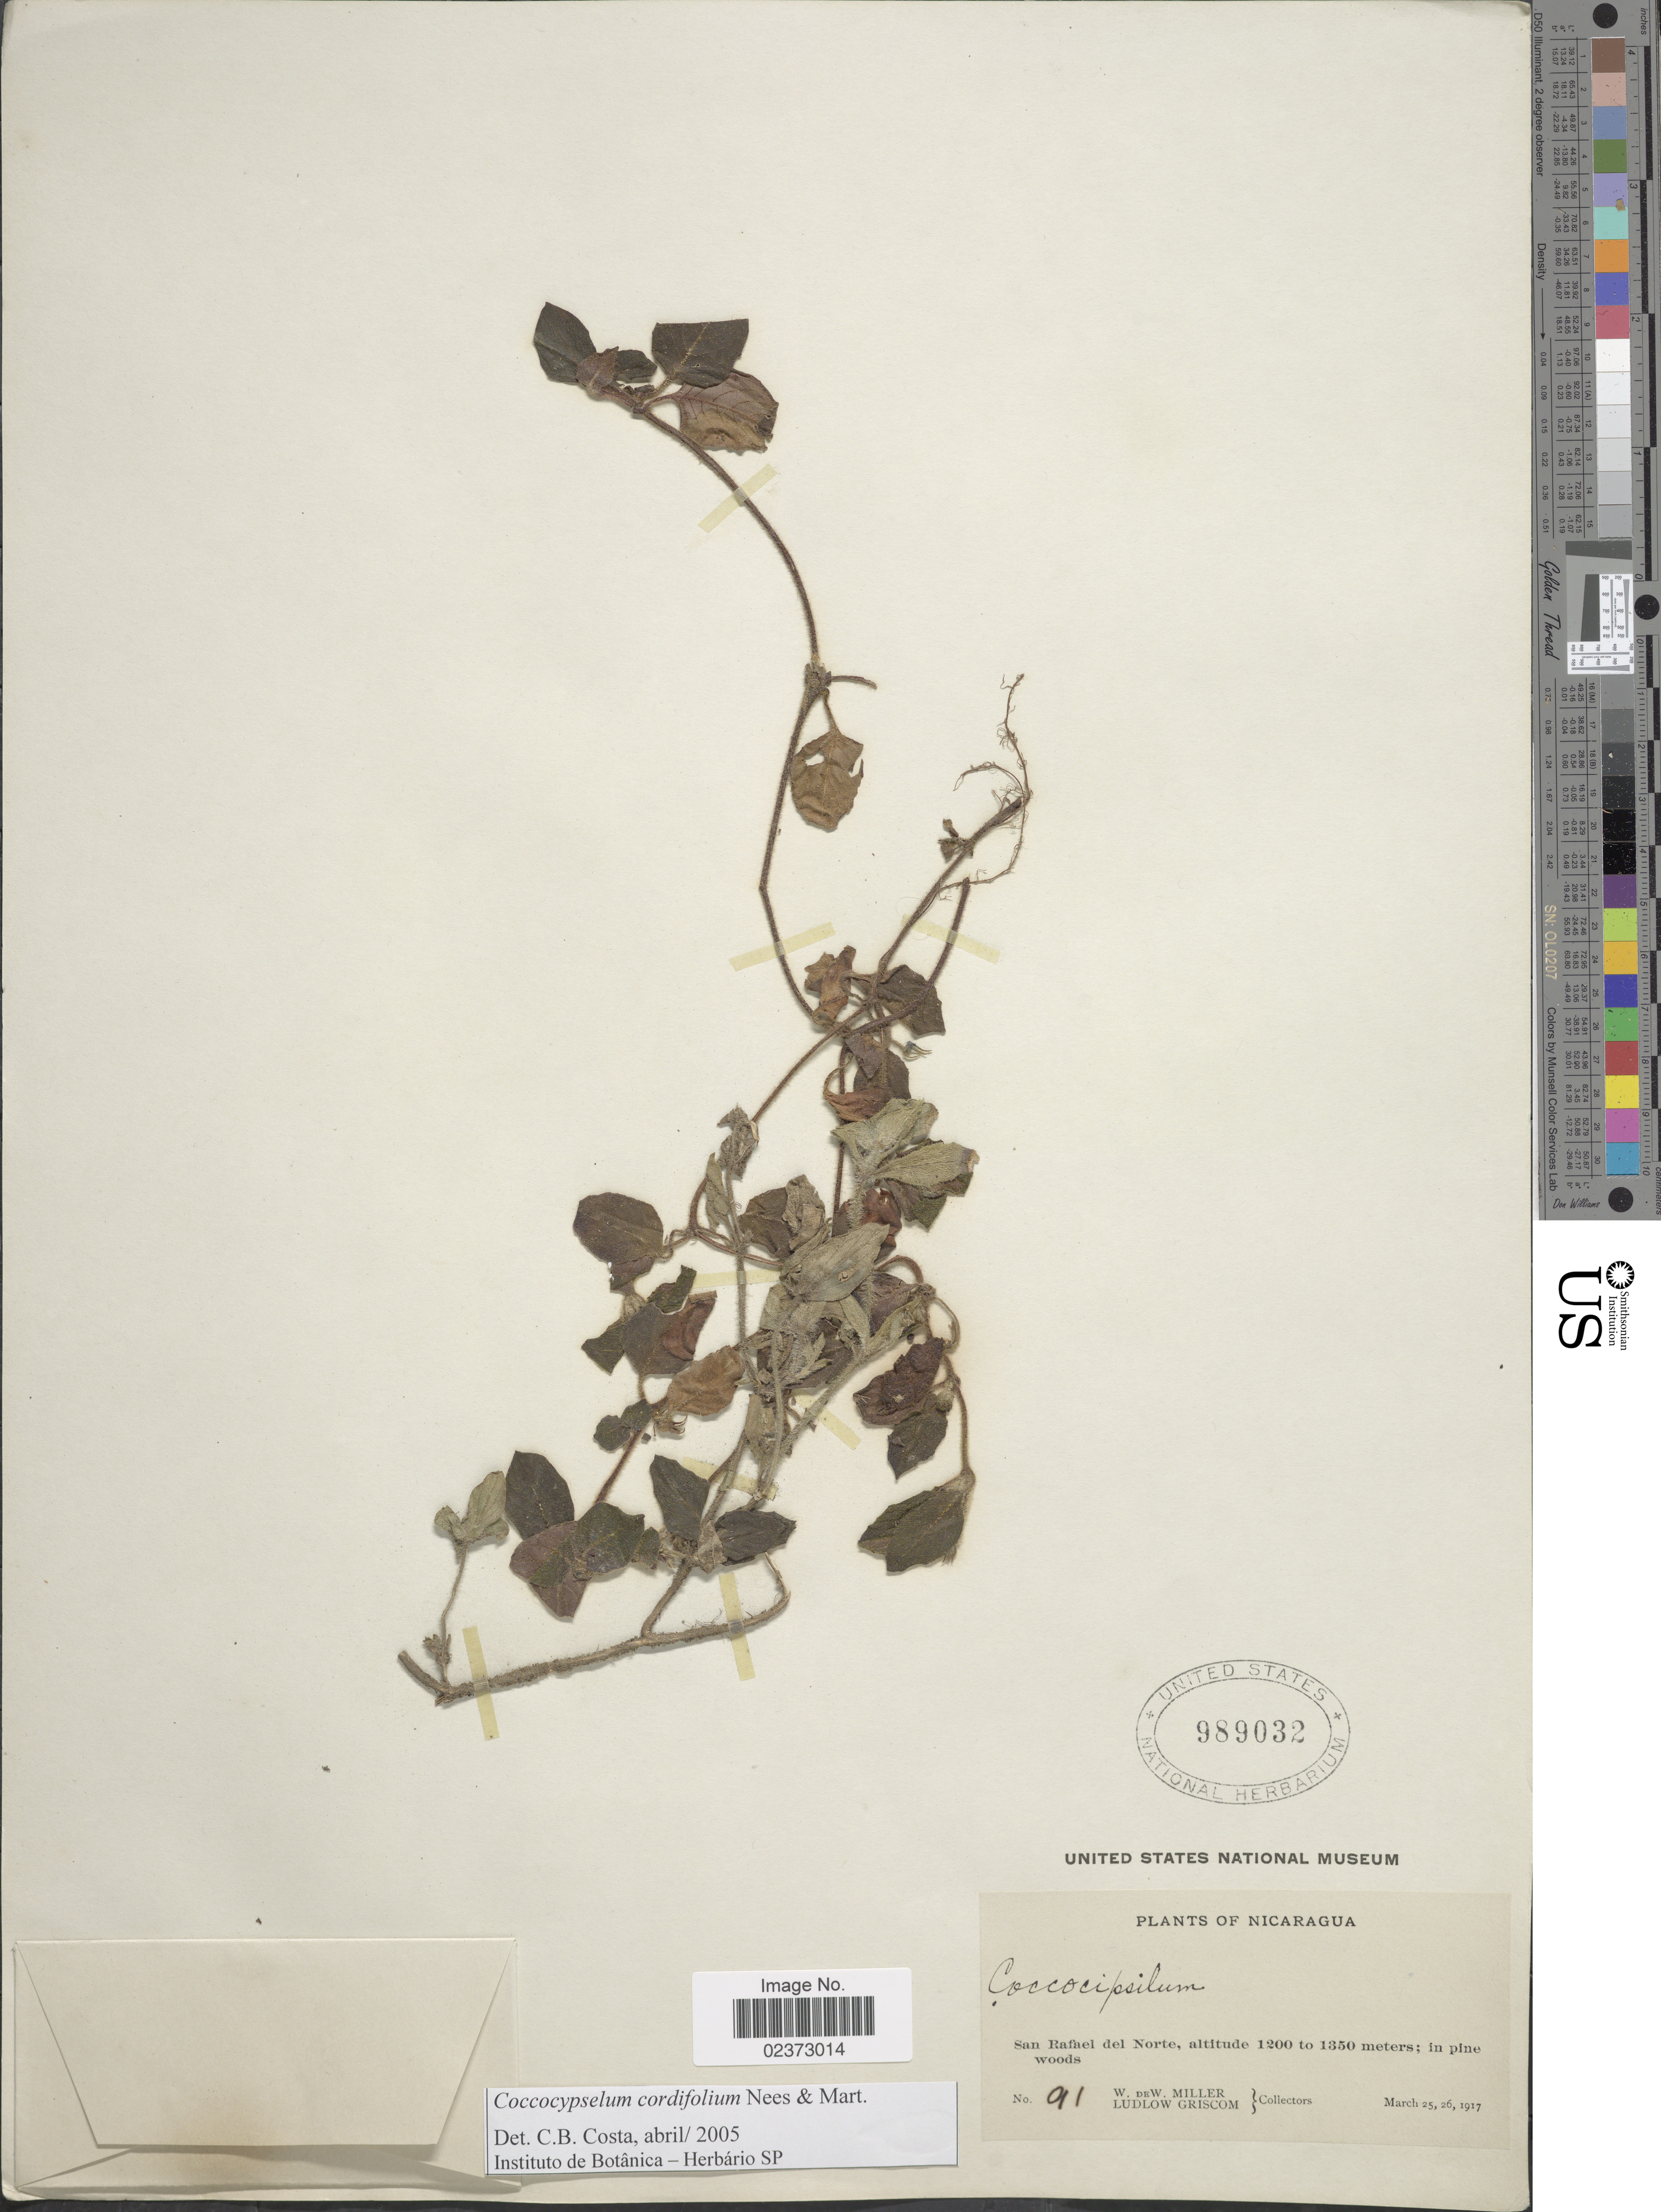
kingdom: Plantae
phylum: Tracheophyta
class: Magnoliopsida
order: Gentianales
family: Rubiaceae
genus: Coccocypselum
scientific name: Coccocypselum cordifolium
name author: Nees & Mart.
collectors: W. W. Miller & L. Griscom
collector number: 91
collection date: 1917-03-25/1917-03-26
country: Nicaragua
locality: San Rafael del Norte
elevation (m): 1200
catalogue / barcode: US 989032